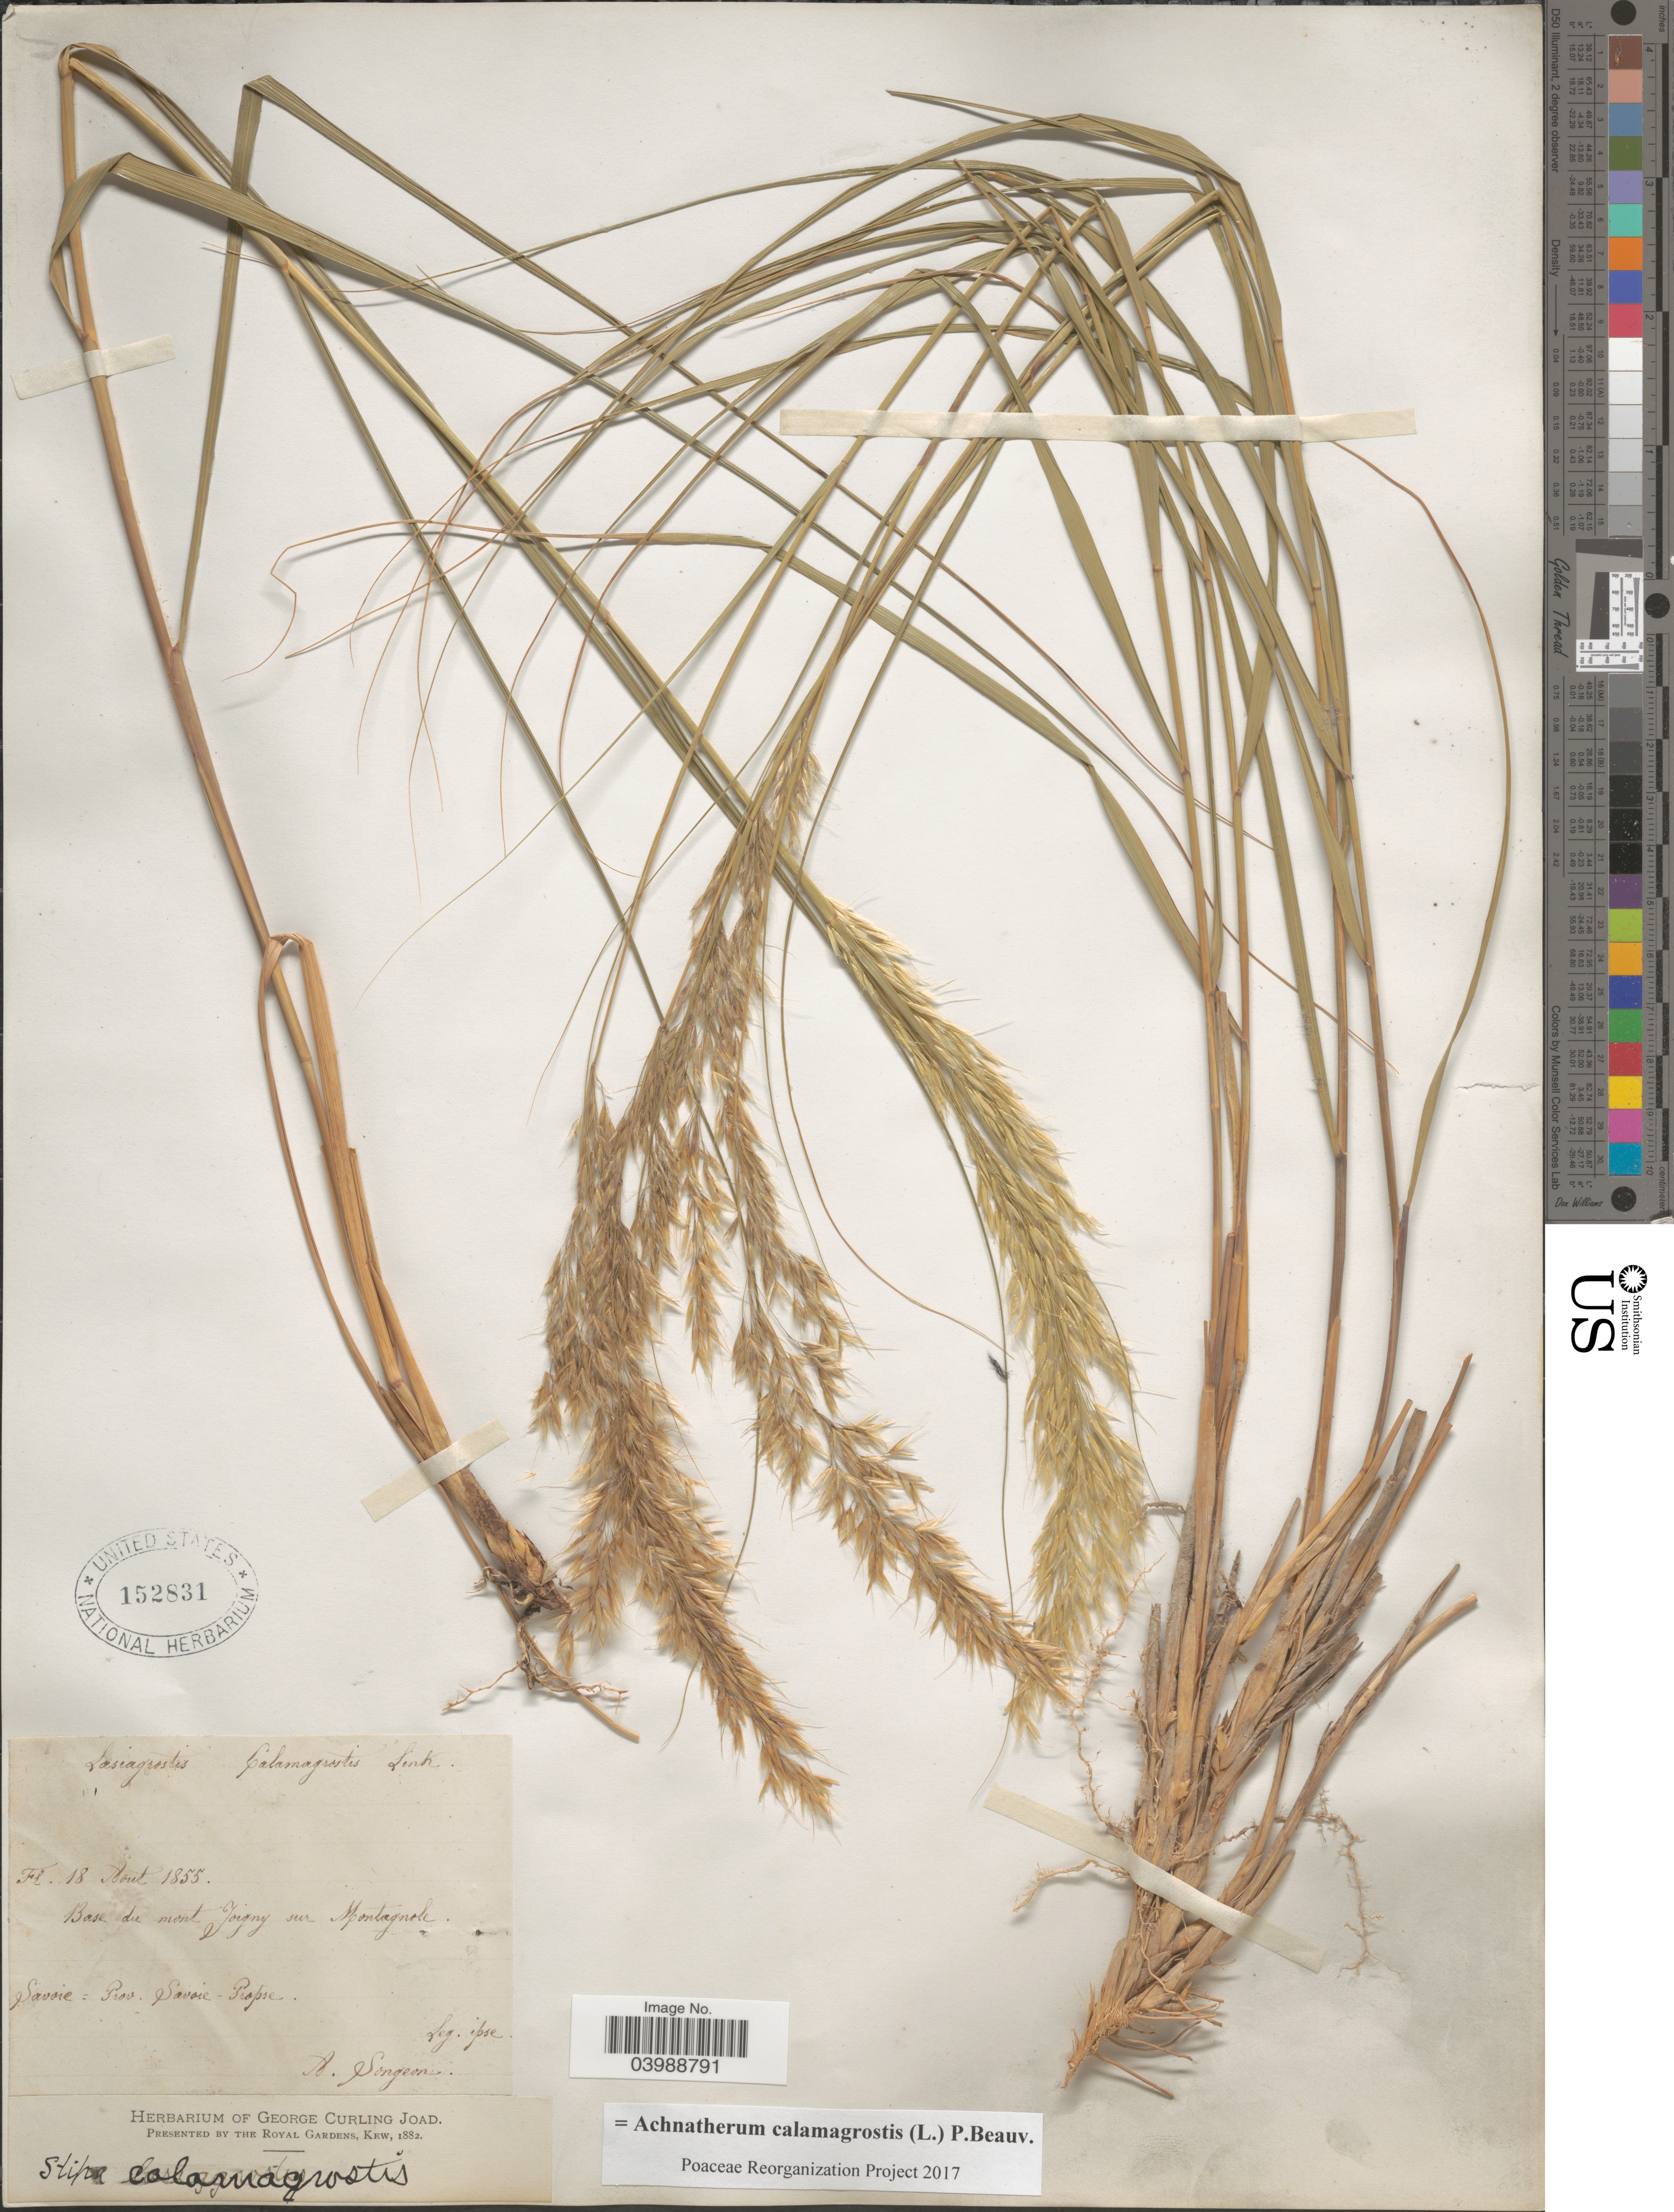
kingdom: Plantae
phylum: Tracheophyta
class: Liliopsida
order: Poales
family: Poaceae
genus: Achnatherum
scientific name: Achnatherum calamagrostis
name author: (L.) P. Beauv.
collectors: A. Songeon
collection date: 1855-08-18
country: France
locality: Base du mont Joigny sur Montignole. Savoie = Prov. Savoie - Propre.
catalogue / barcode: US 152831